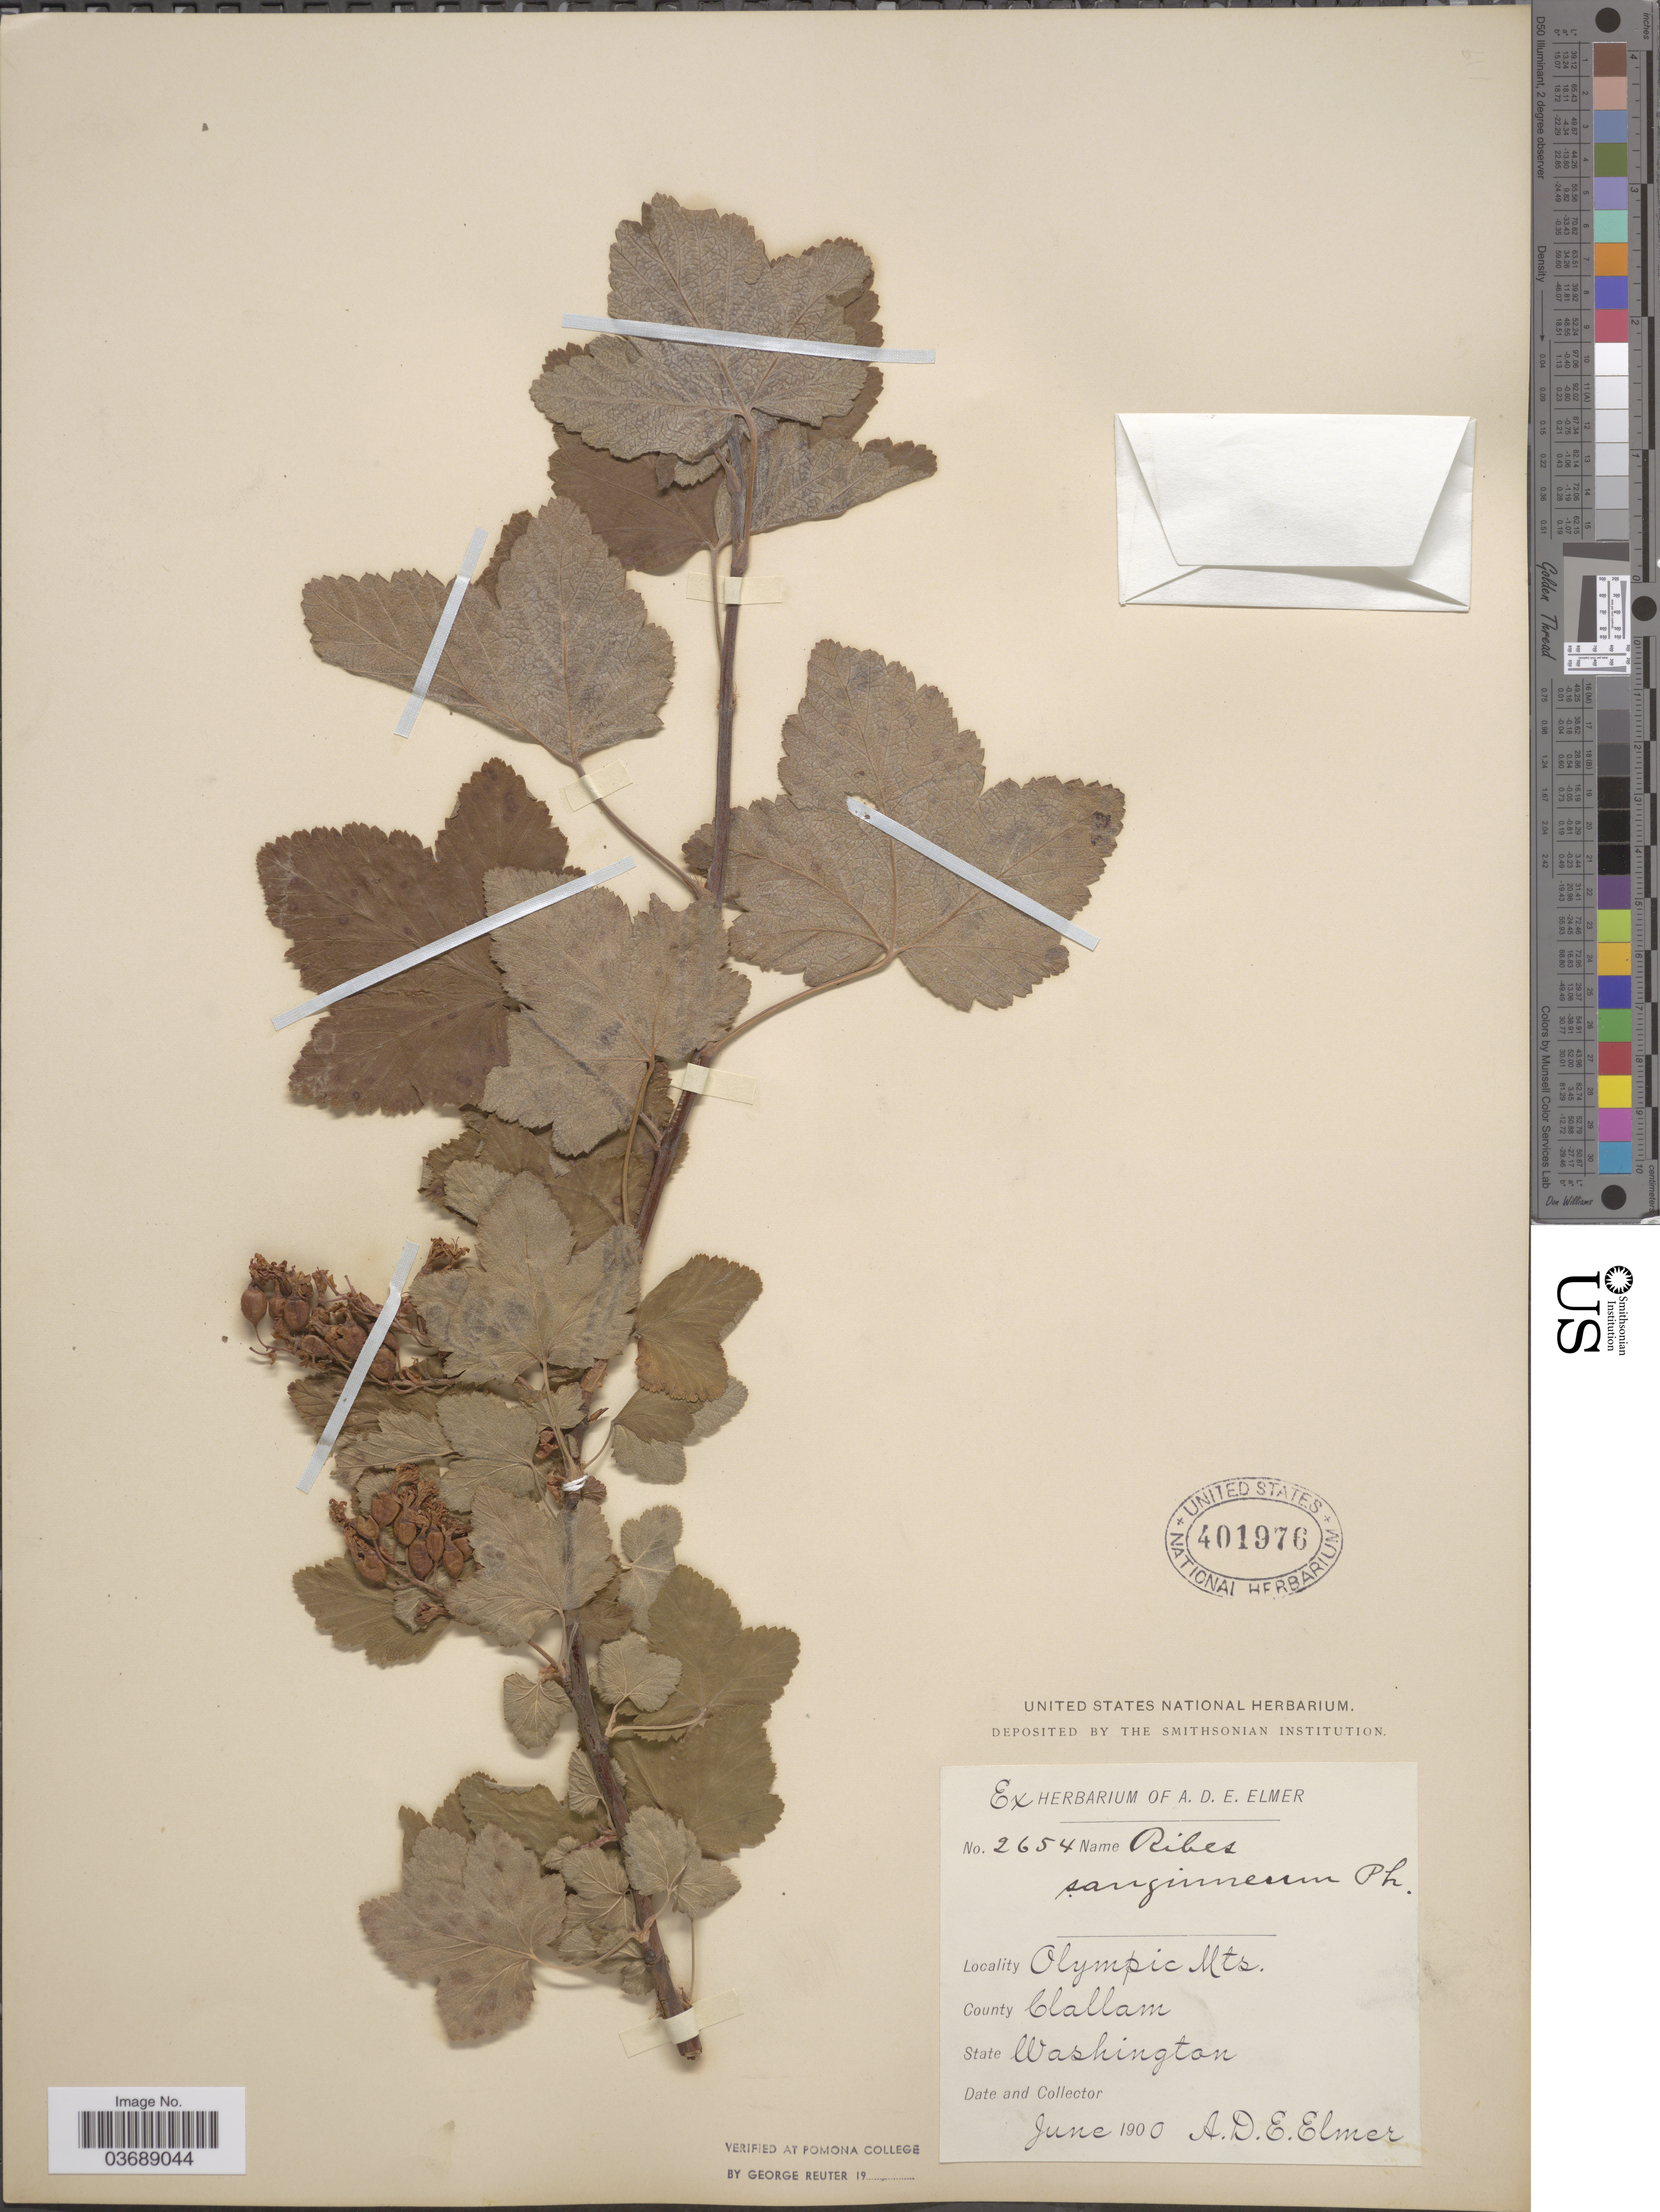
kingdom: Plantae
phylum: Tracheophyta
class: Magnoliopsida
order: Saxifragales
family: Grossulariaceae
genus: Ribes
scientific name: Ribes sanguineum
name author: Pursh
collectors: A. D. E. Elmer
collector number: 2654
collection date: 1900-06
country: United States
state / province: Washington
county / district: Clallam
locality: Olympic Mts. County Clallam.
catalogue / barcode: US 401976